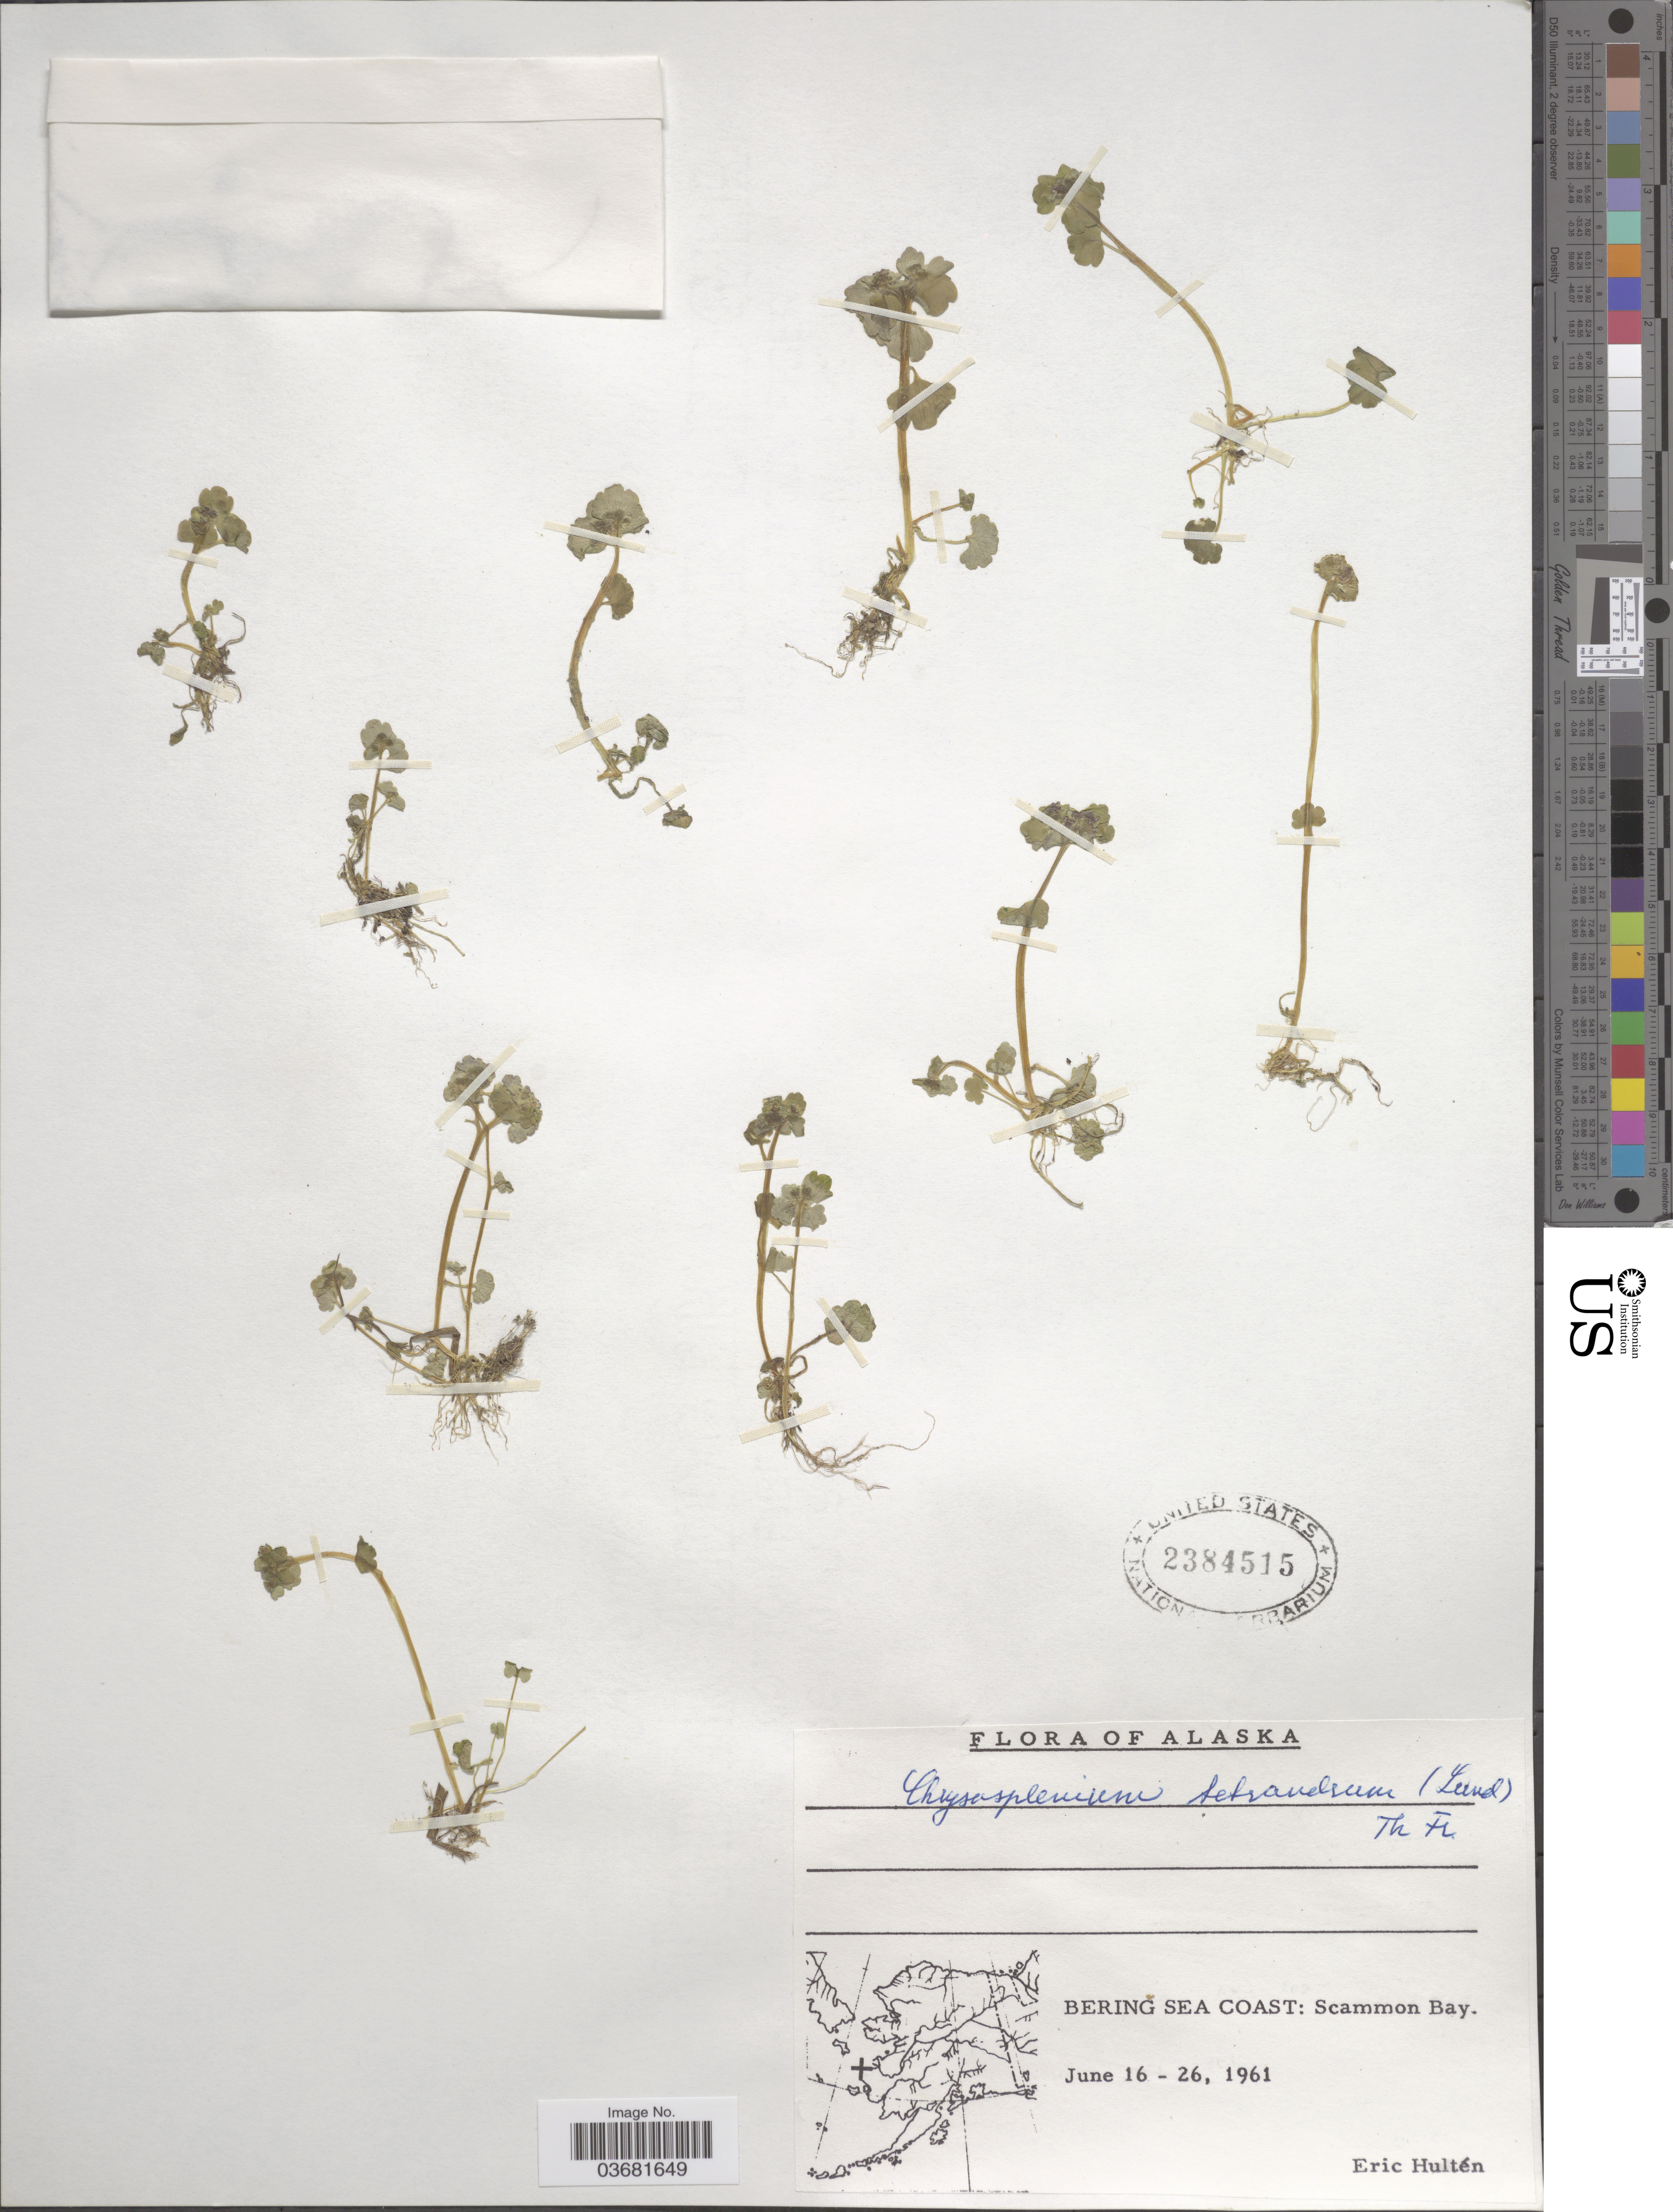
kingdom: Plantae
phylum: Tracheophyta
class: Magnoliopsida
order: Saxifragales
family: Saxifragaceae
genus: Chrysosplenium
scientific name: Chrysosplenium tetrandrum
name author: (N. Lund) Th. Fr.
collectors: E. G. Hultén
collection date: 1961-06-16/1961-06-26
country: United States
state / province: Alaska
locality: Bering Sea Coast: Scammon Bay.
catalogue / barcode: US 2384515